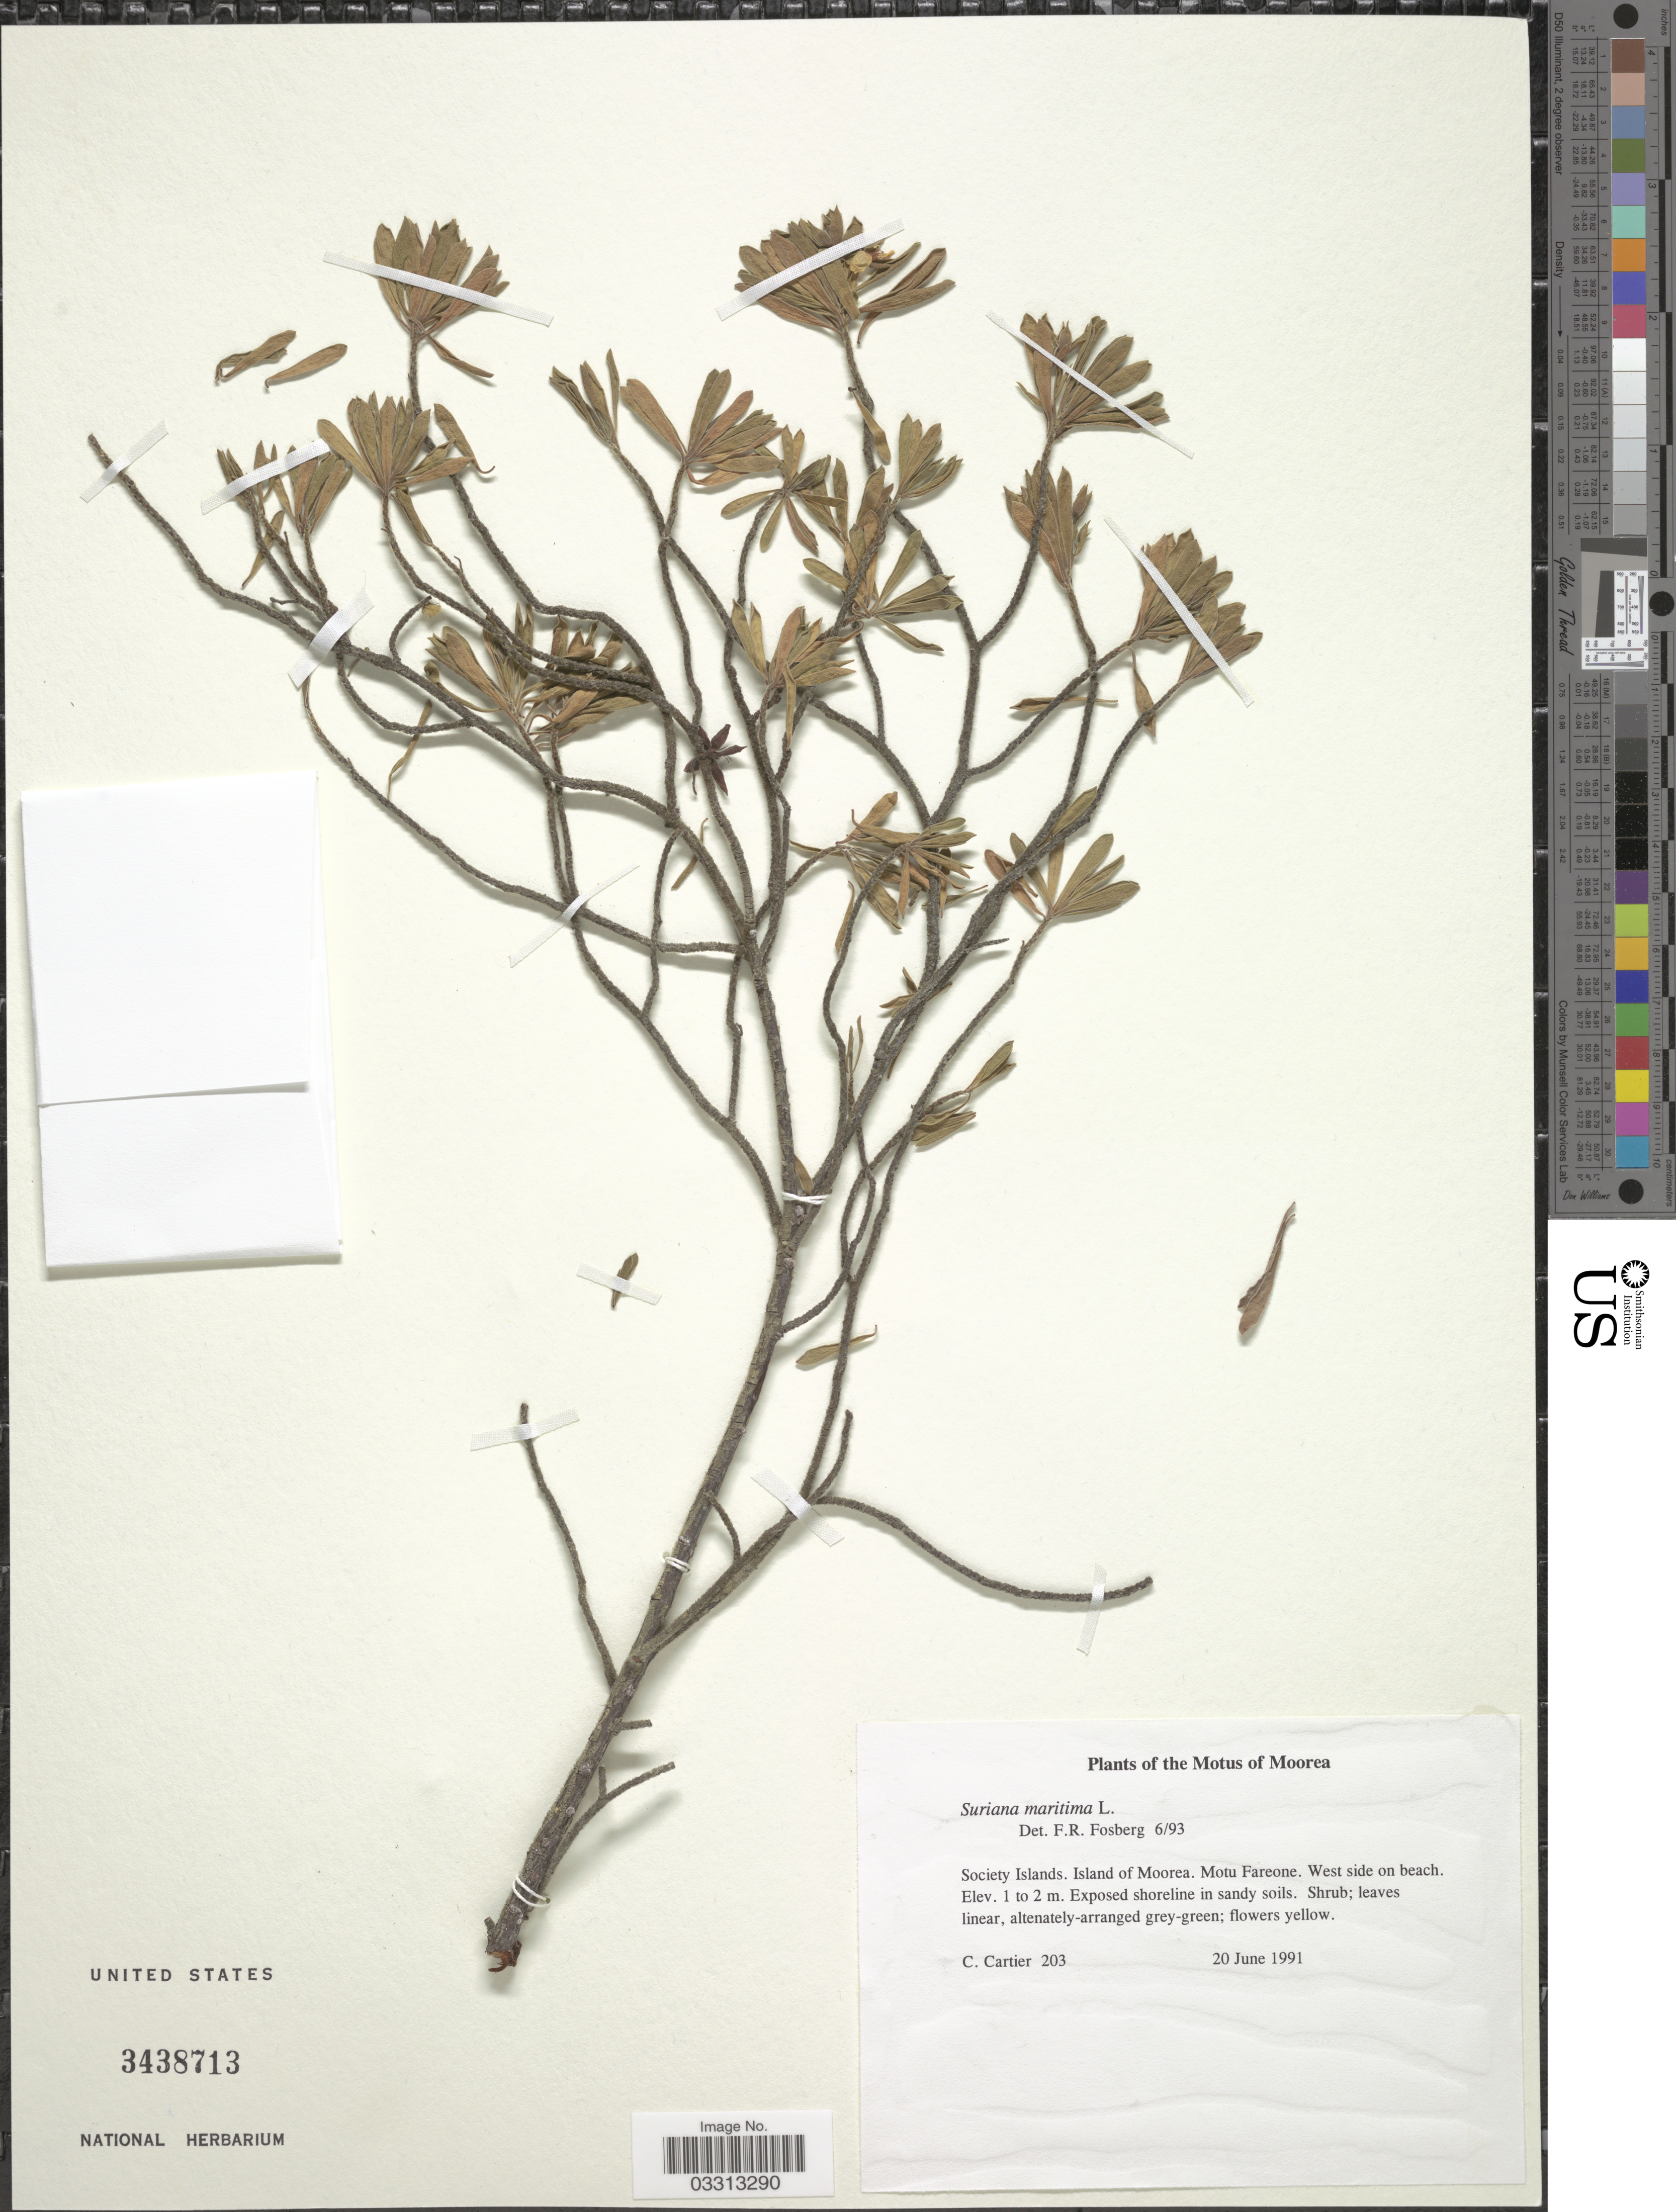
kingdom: Plantae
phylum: Tracheophyta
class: Magnoliopsida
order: Fabales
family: Surianaceae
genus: Suriana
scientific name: Suriana maritima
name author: L.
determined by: Fosberg, F. R.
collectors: C. Cartier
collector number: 203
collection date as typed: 20 Jun 1991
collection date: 1991-06-20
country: French Polynesia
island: Moorea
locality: West side on beach, Fareone [Society Is.]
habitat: Exposed shoreline in sandy soils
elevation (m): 1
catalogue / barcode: US 3438713